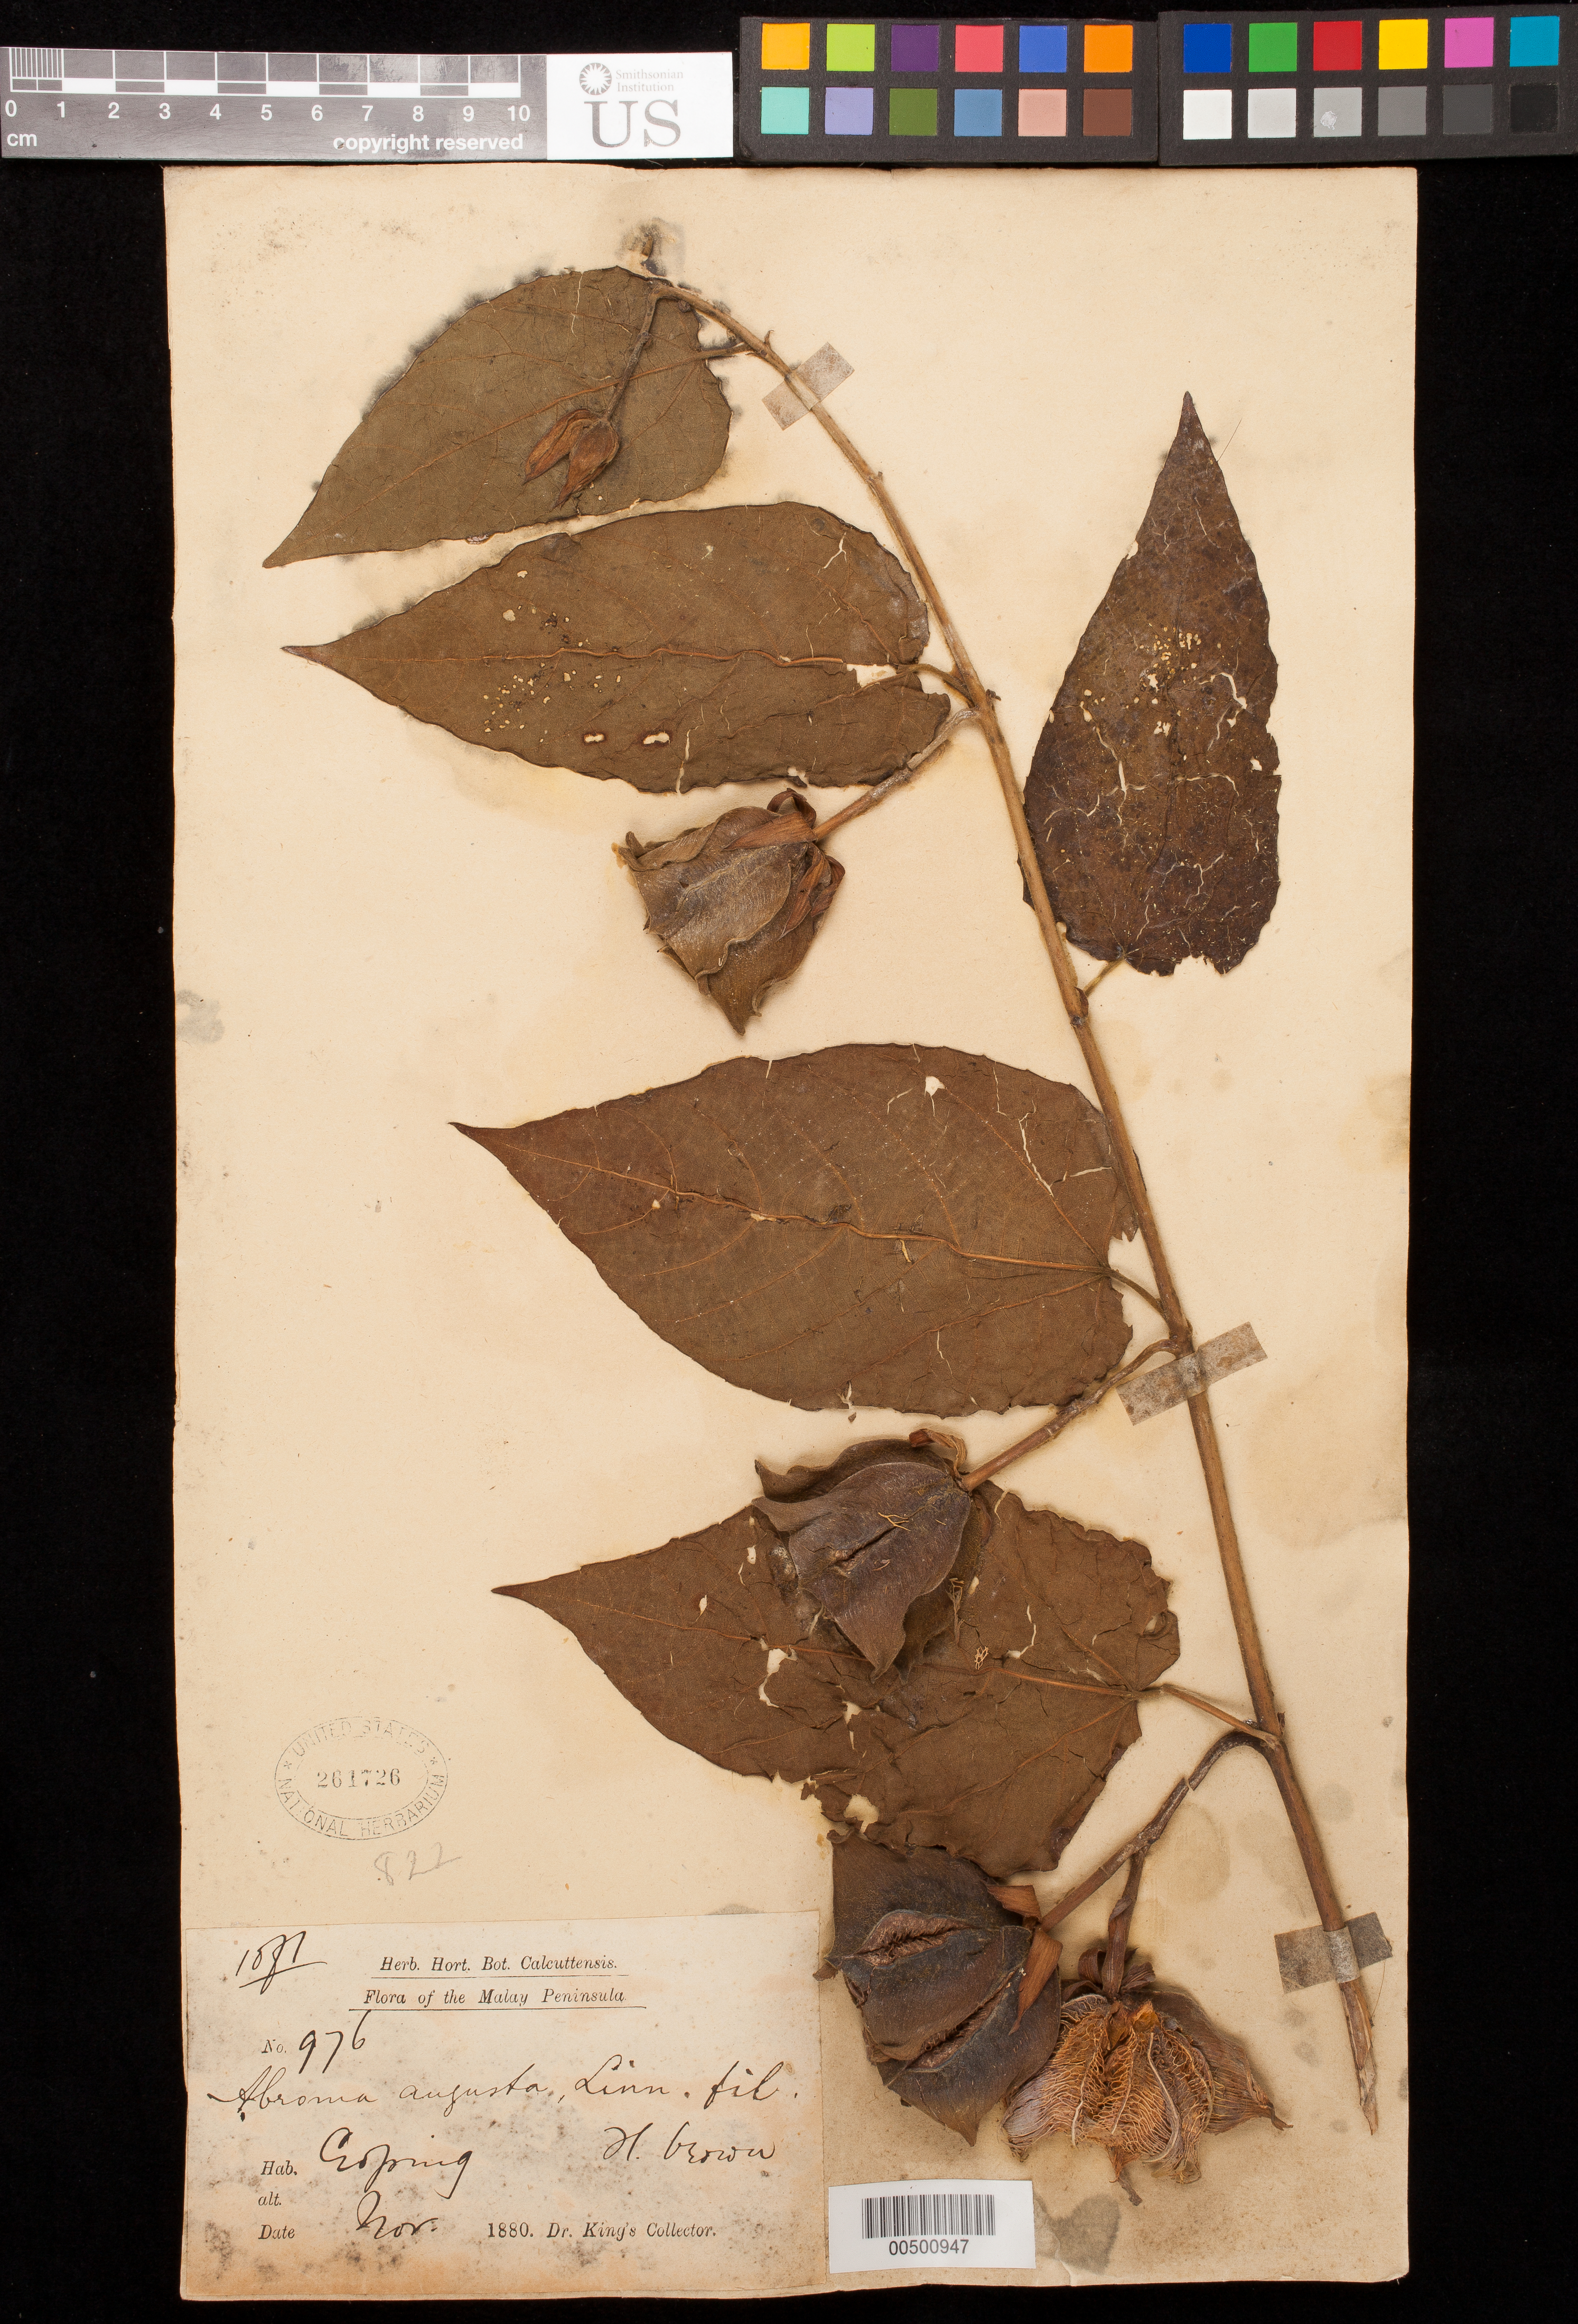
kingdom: Plantae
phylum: Tracheophyta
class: Magnoliopsida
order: Malvales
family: Malvaceae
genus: Abroma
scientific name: Abroma augusta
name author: (L.) L. f.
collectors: Dr. King's collector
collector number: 976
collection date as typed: Nov 1880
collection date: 1880-11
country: Malaysia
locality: Croping (?) [Malay Peninsula]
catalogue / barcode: US 261726